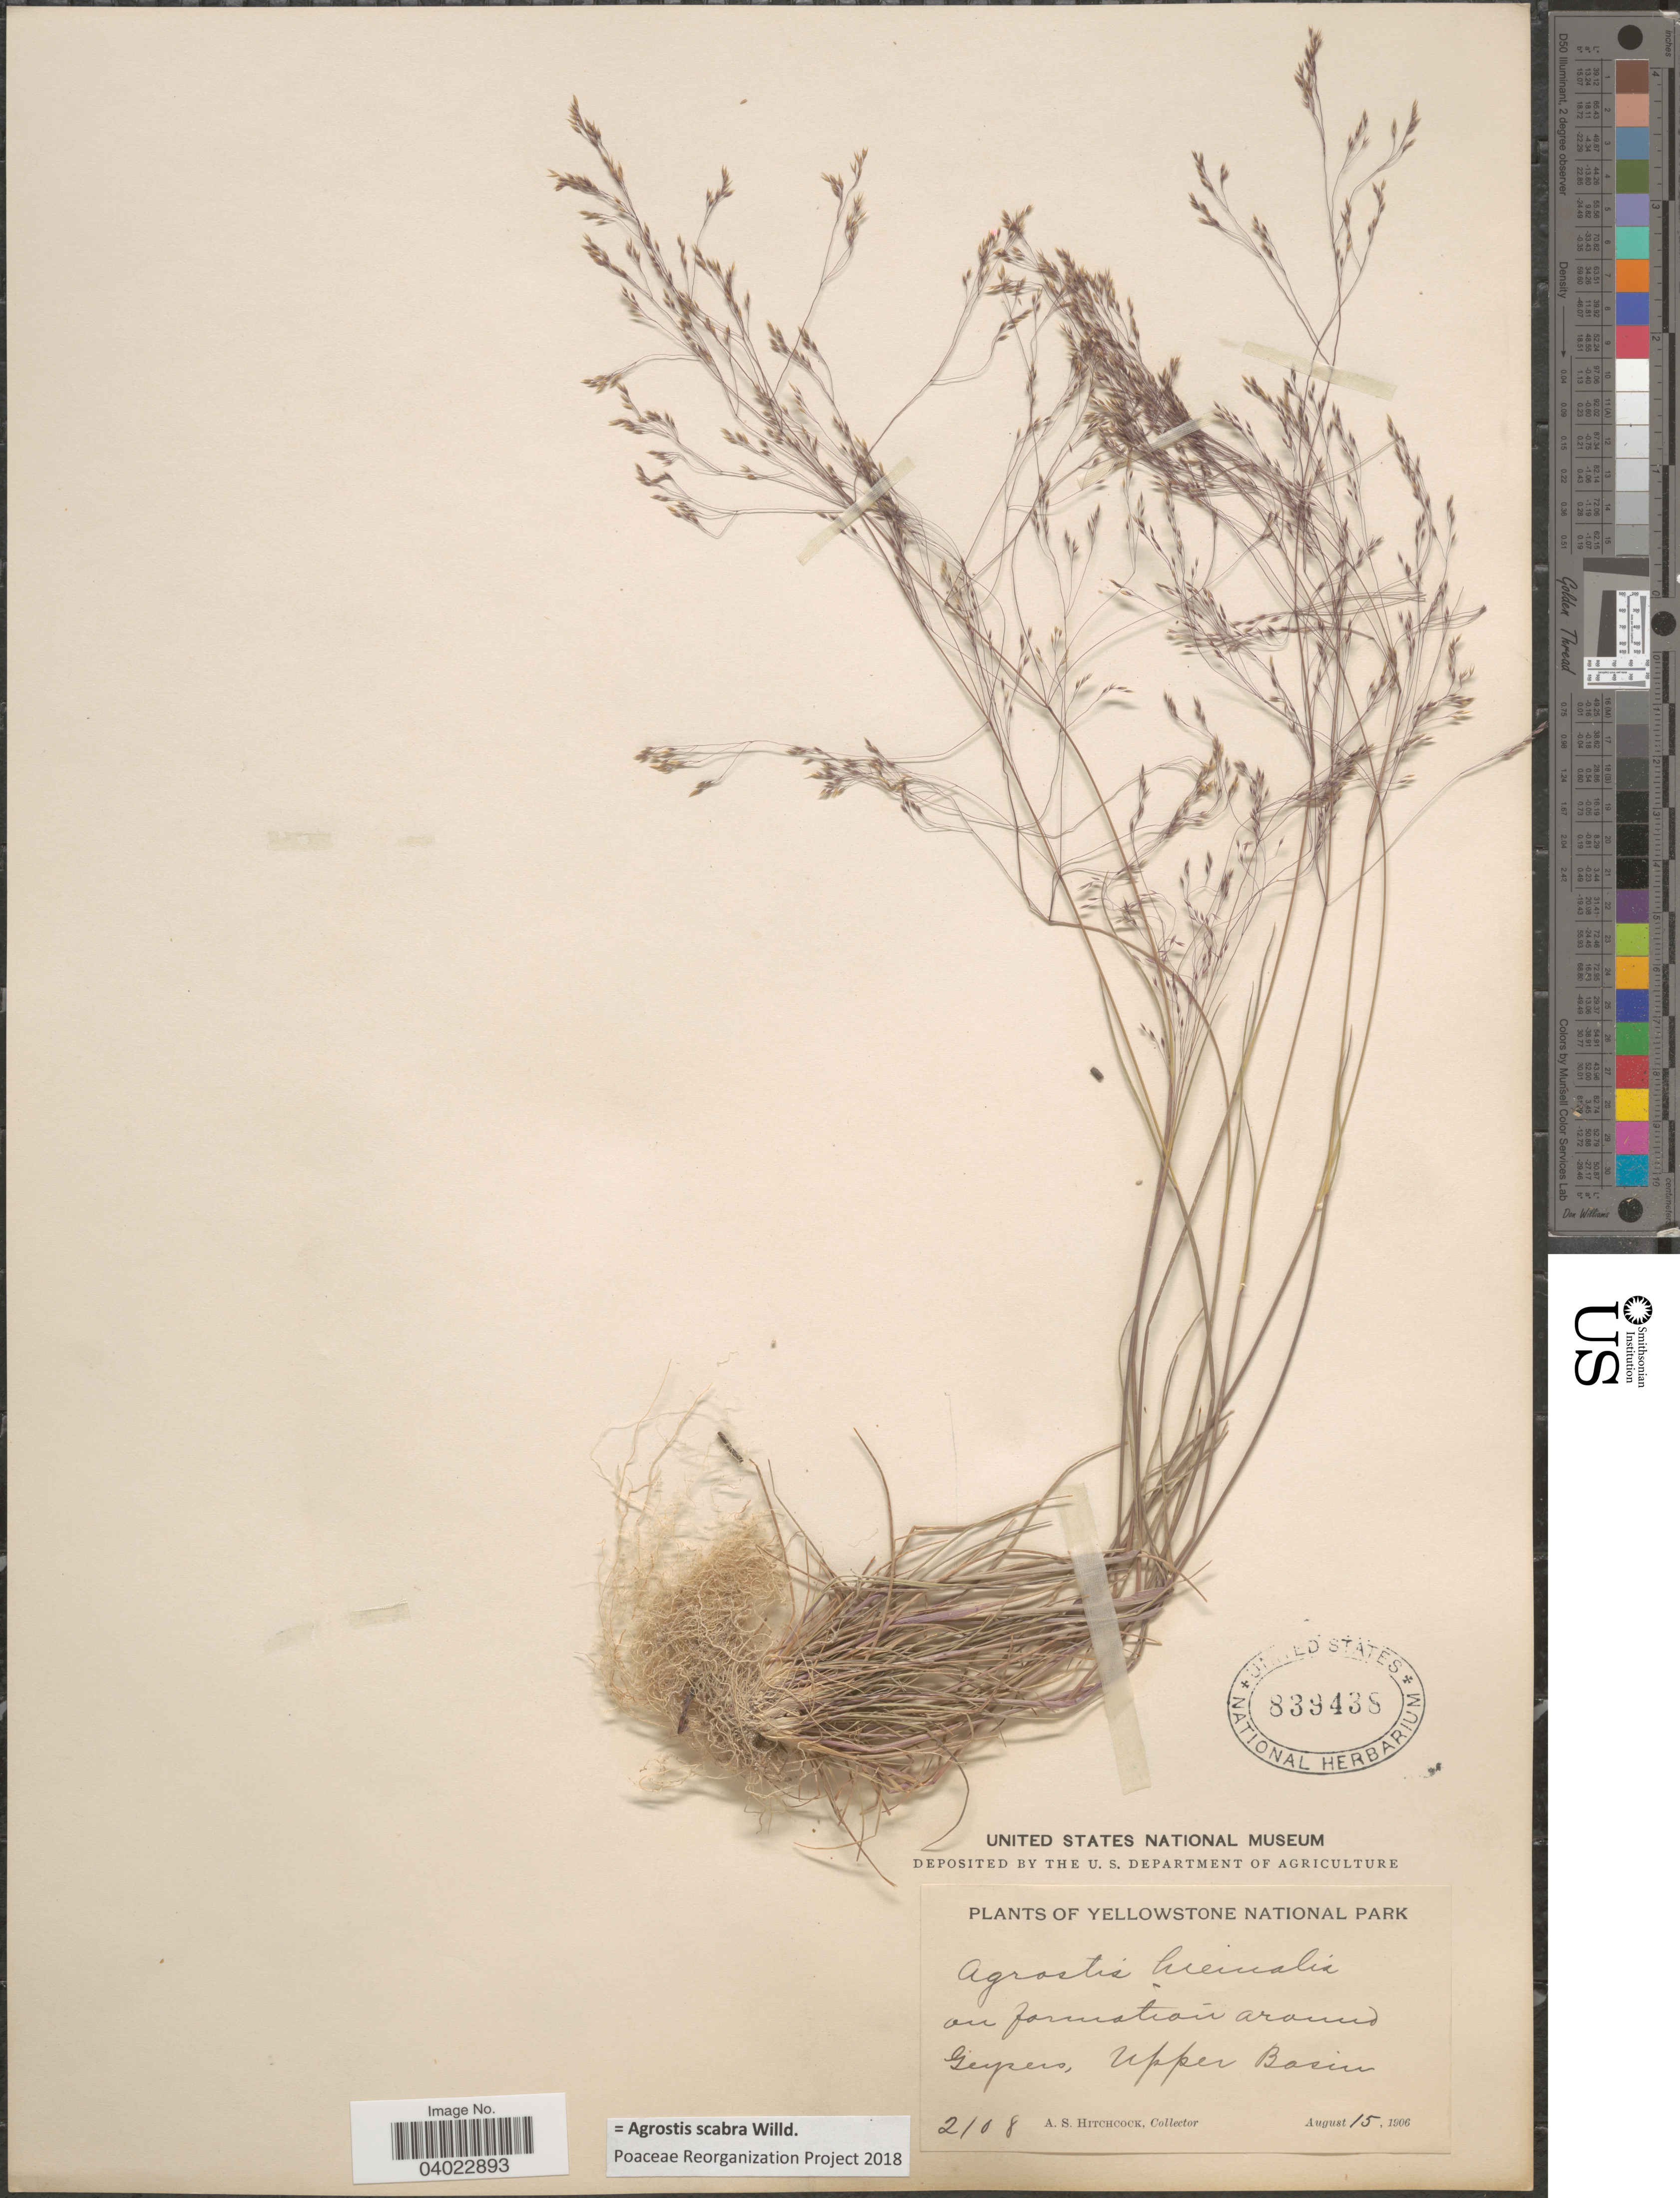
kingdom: Plantae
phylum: Tracheophyta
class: Liliopsida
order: Poales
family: Poaceae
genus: Agrostis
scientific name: Agrostis scabra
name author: Willd.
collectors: A. S. Hitchcock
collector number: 2108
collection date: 1906-08-15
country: United States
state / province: Wyoming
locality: Yellowstone National Park. Around Gupers, Upper Basin.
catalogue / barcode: US 839438